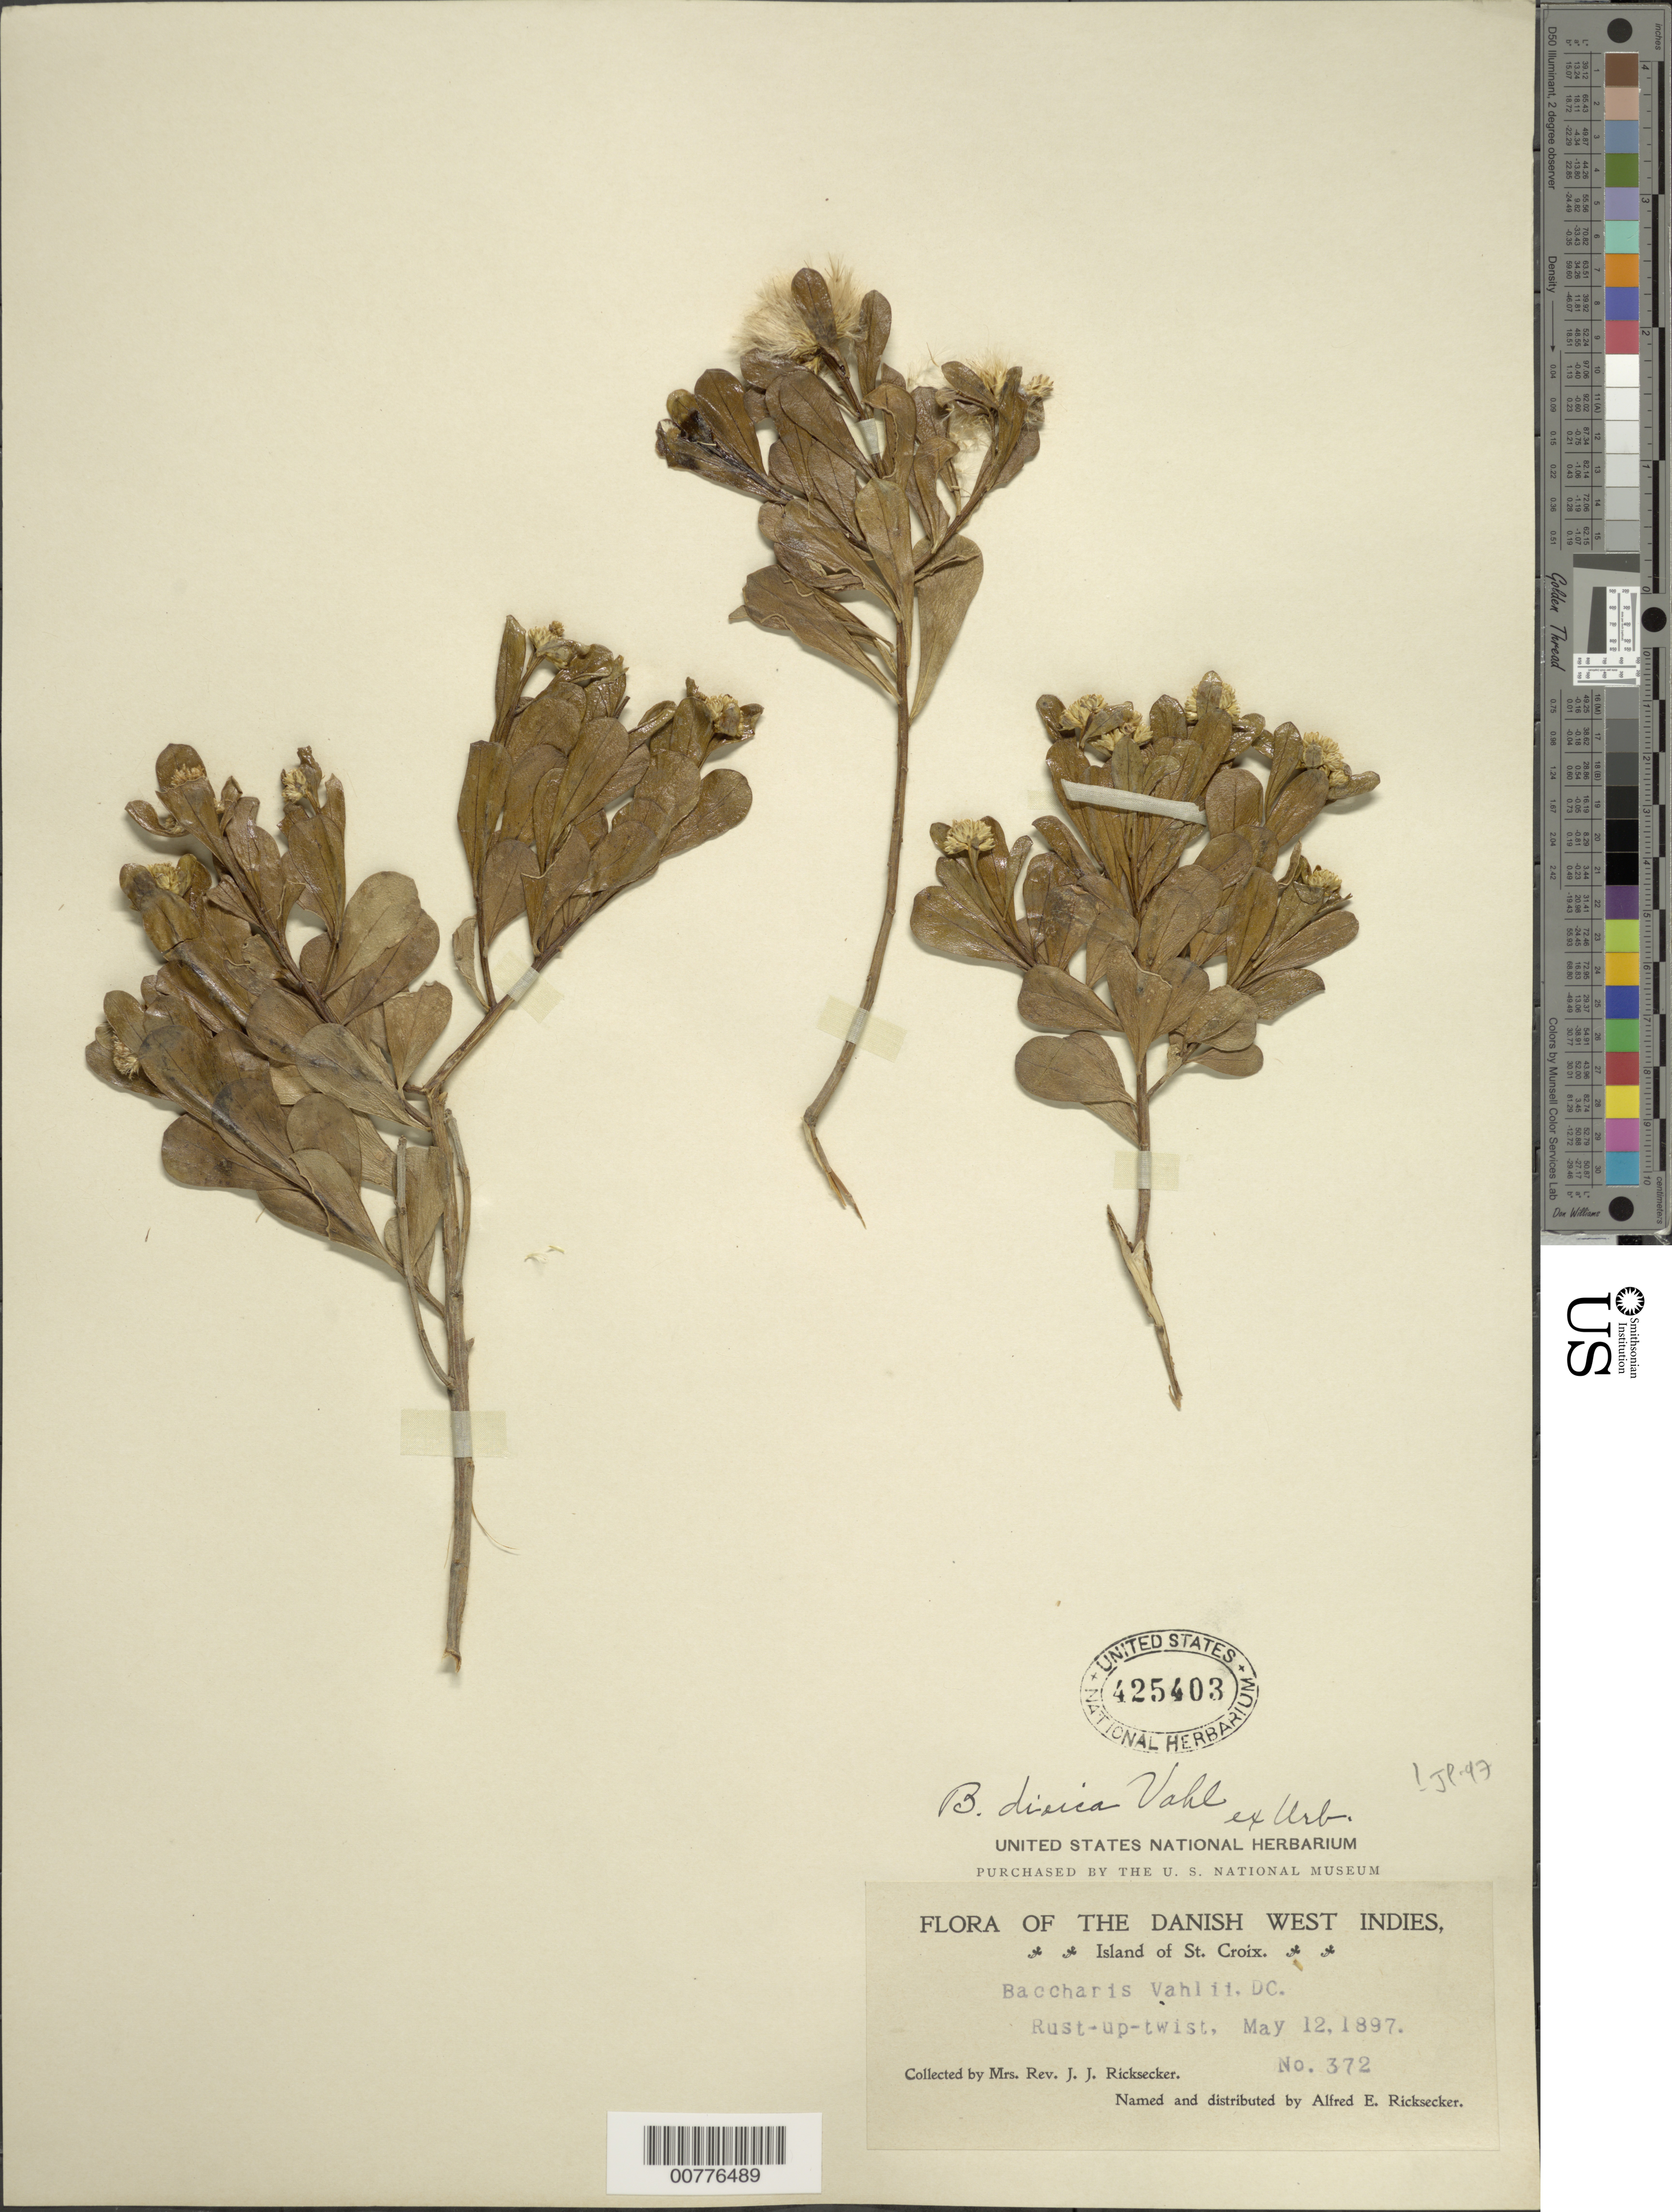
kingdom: Plantae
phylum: Tracheophyta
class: Magnoliopsida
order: Asterales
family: Asteraceae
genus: Baccharis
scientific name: Baccharis dioica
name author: Vahl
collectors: L. A. Ricksecker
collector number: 372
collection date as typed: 12 May 1897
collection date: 1897-05-12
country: U.S. Virgin Islands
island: St. Croix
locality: Rust-of-Twist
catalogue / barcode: US 425403